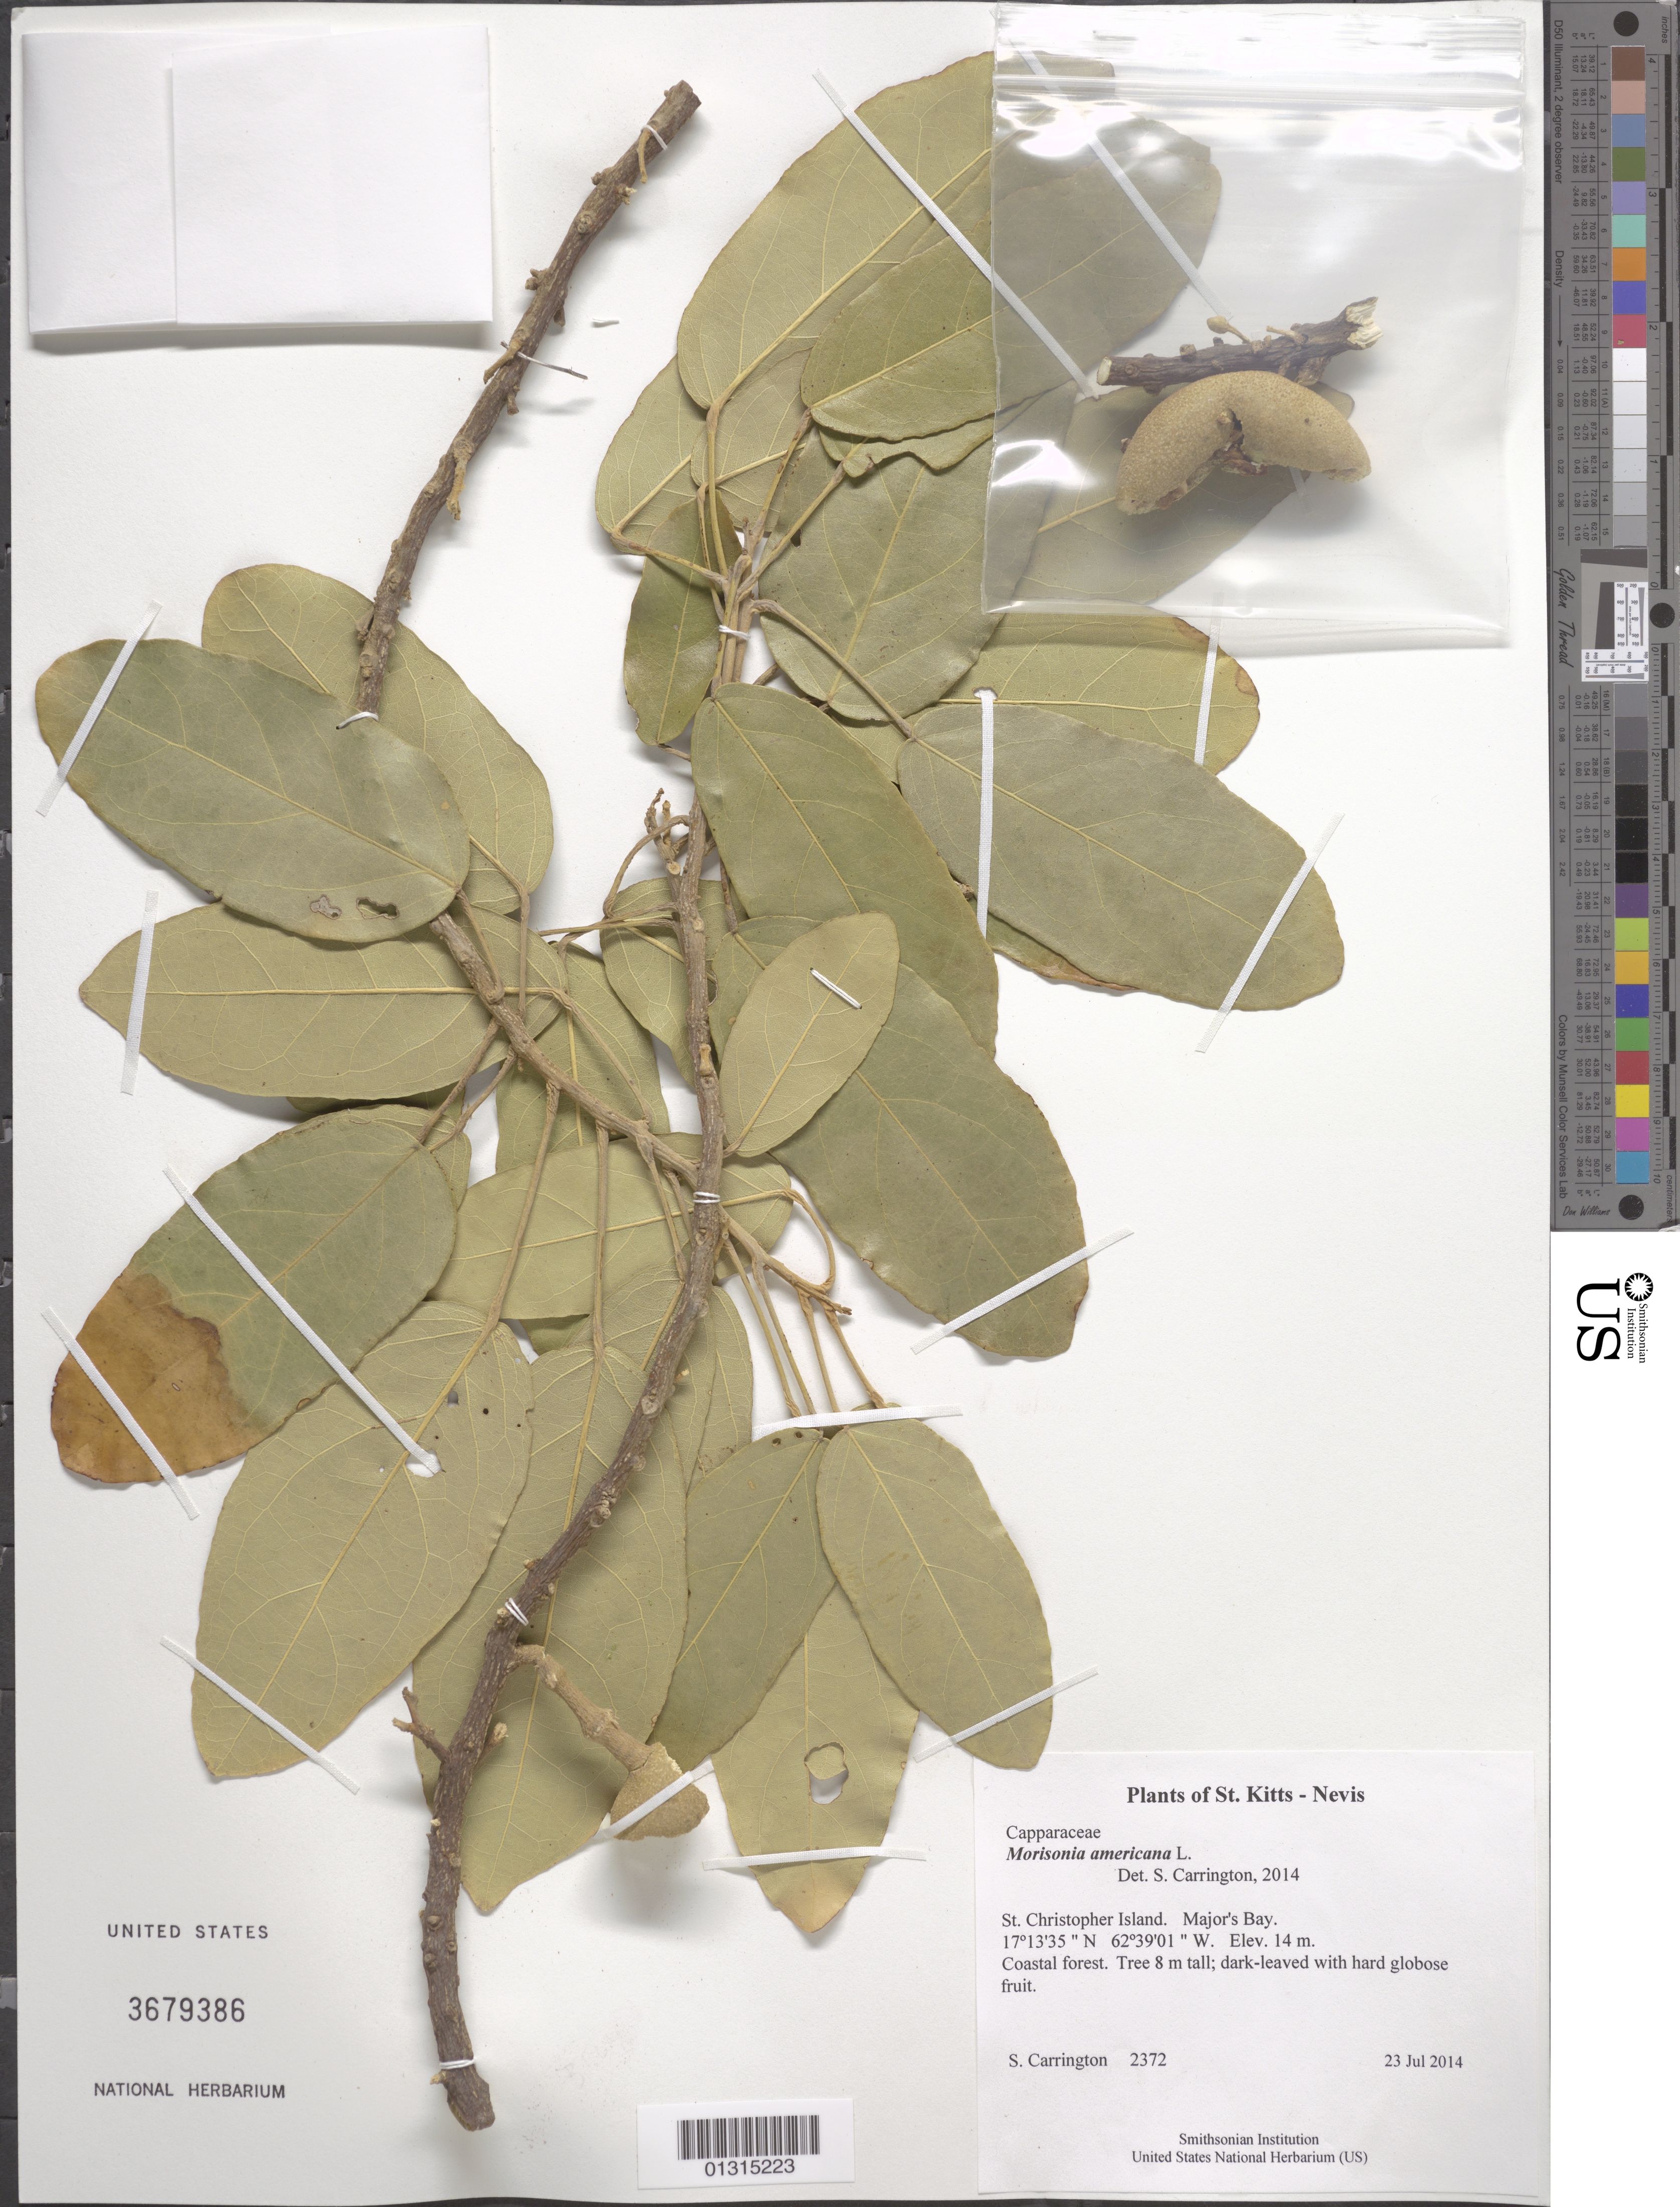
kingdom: Plantae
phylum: Tracheophyta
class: Magnoliopsida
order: Brassicales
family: Capparaceae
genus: Morisonia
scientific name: Morisonia americana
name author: L.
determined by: Carrington, C. M. S.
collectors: C. M. S. Carrington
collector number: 2372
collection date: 2014-07-23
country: St. Christopher-Nevis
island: St. Christopher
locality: Major's Bay.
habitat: Coastal forest.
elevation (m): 14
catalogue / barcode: US 3679386